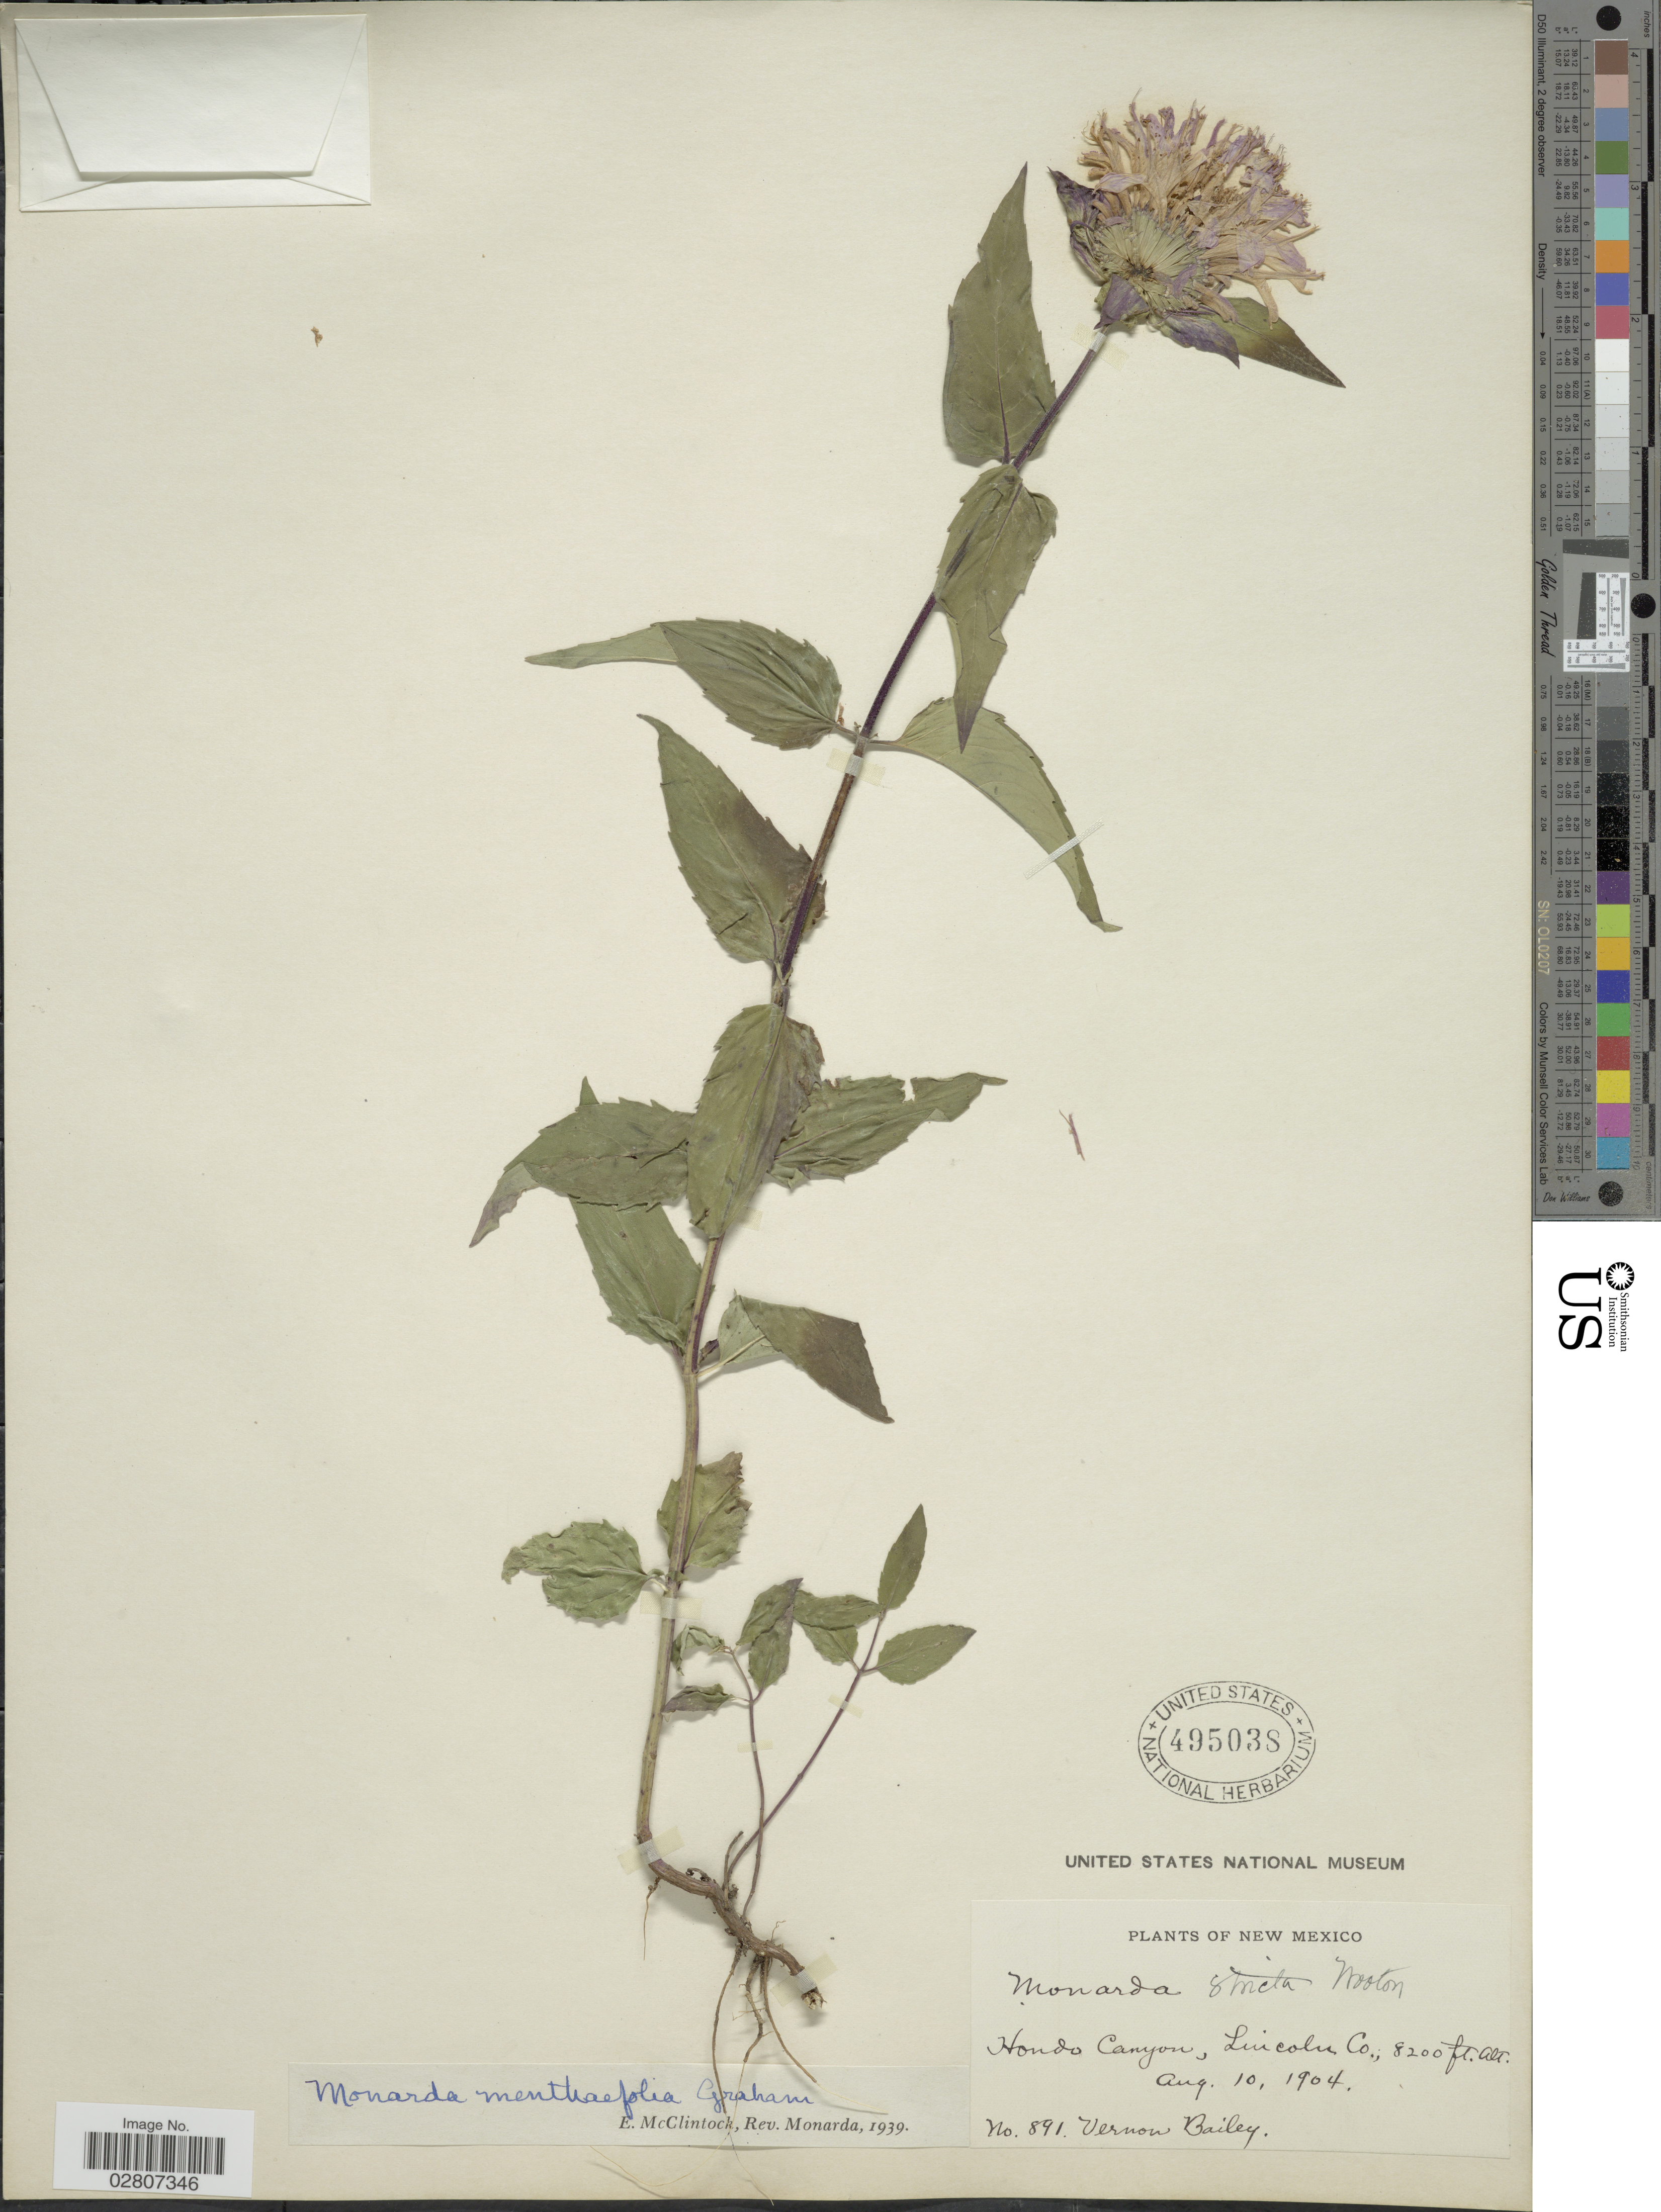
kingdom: Plantae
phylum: Tracheophyta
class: Magnoliopsida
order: Lamiales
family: Lamiaceae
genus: Monarda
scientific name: Monarda fistulosa var. mollis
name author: (L.) L.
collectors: V. O. Bailey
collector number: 891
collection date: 1904-08-10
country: United States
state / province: New Mexico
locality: Hondo Canyon, Lincoln Co.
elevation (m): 2499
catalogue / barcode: US 495038